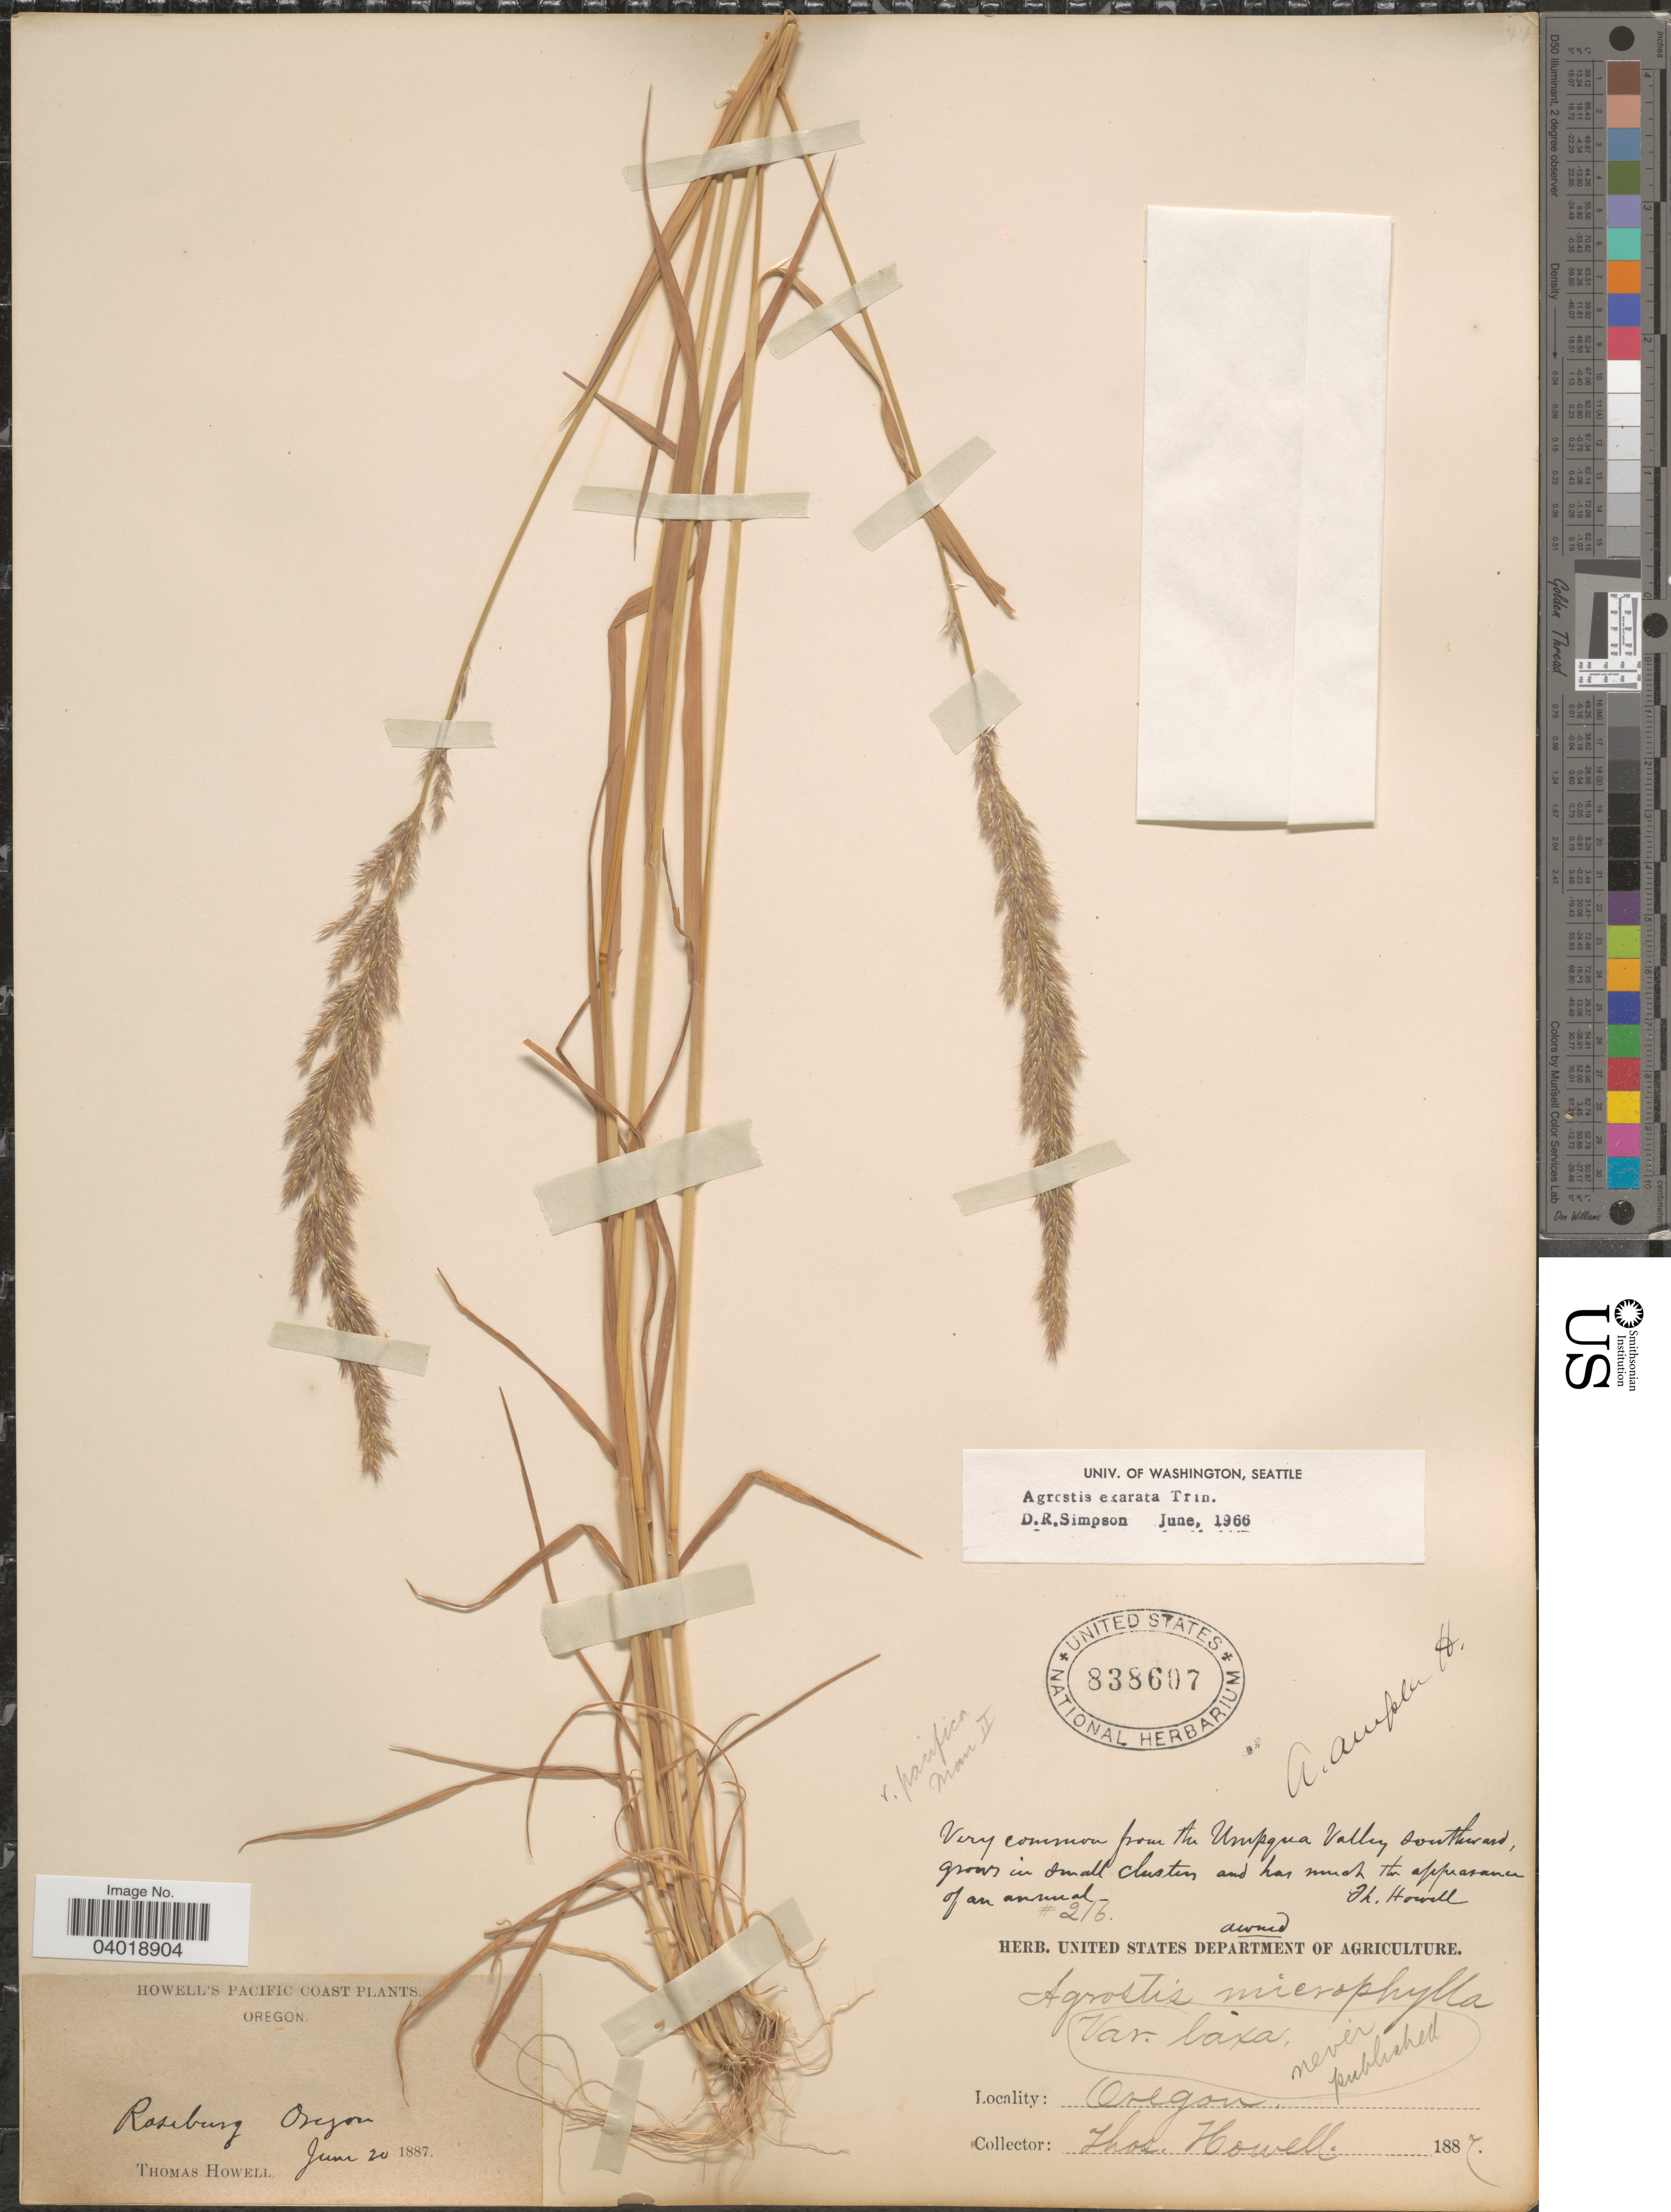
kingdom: Plantae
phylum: Tracheophyta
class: Liliopsida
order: Poales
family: Poaceae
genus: Agrostis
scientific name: Agrostis exarata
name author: Trin.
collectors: T. Howell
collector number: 216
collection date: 1887-06-20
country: United States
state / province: Oregon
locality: Pacific Coast. Roseburg.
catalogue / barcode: US 838607